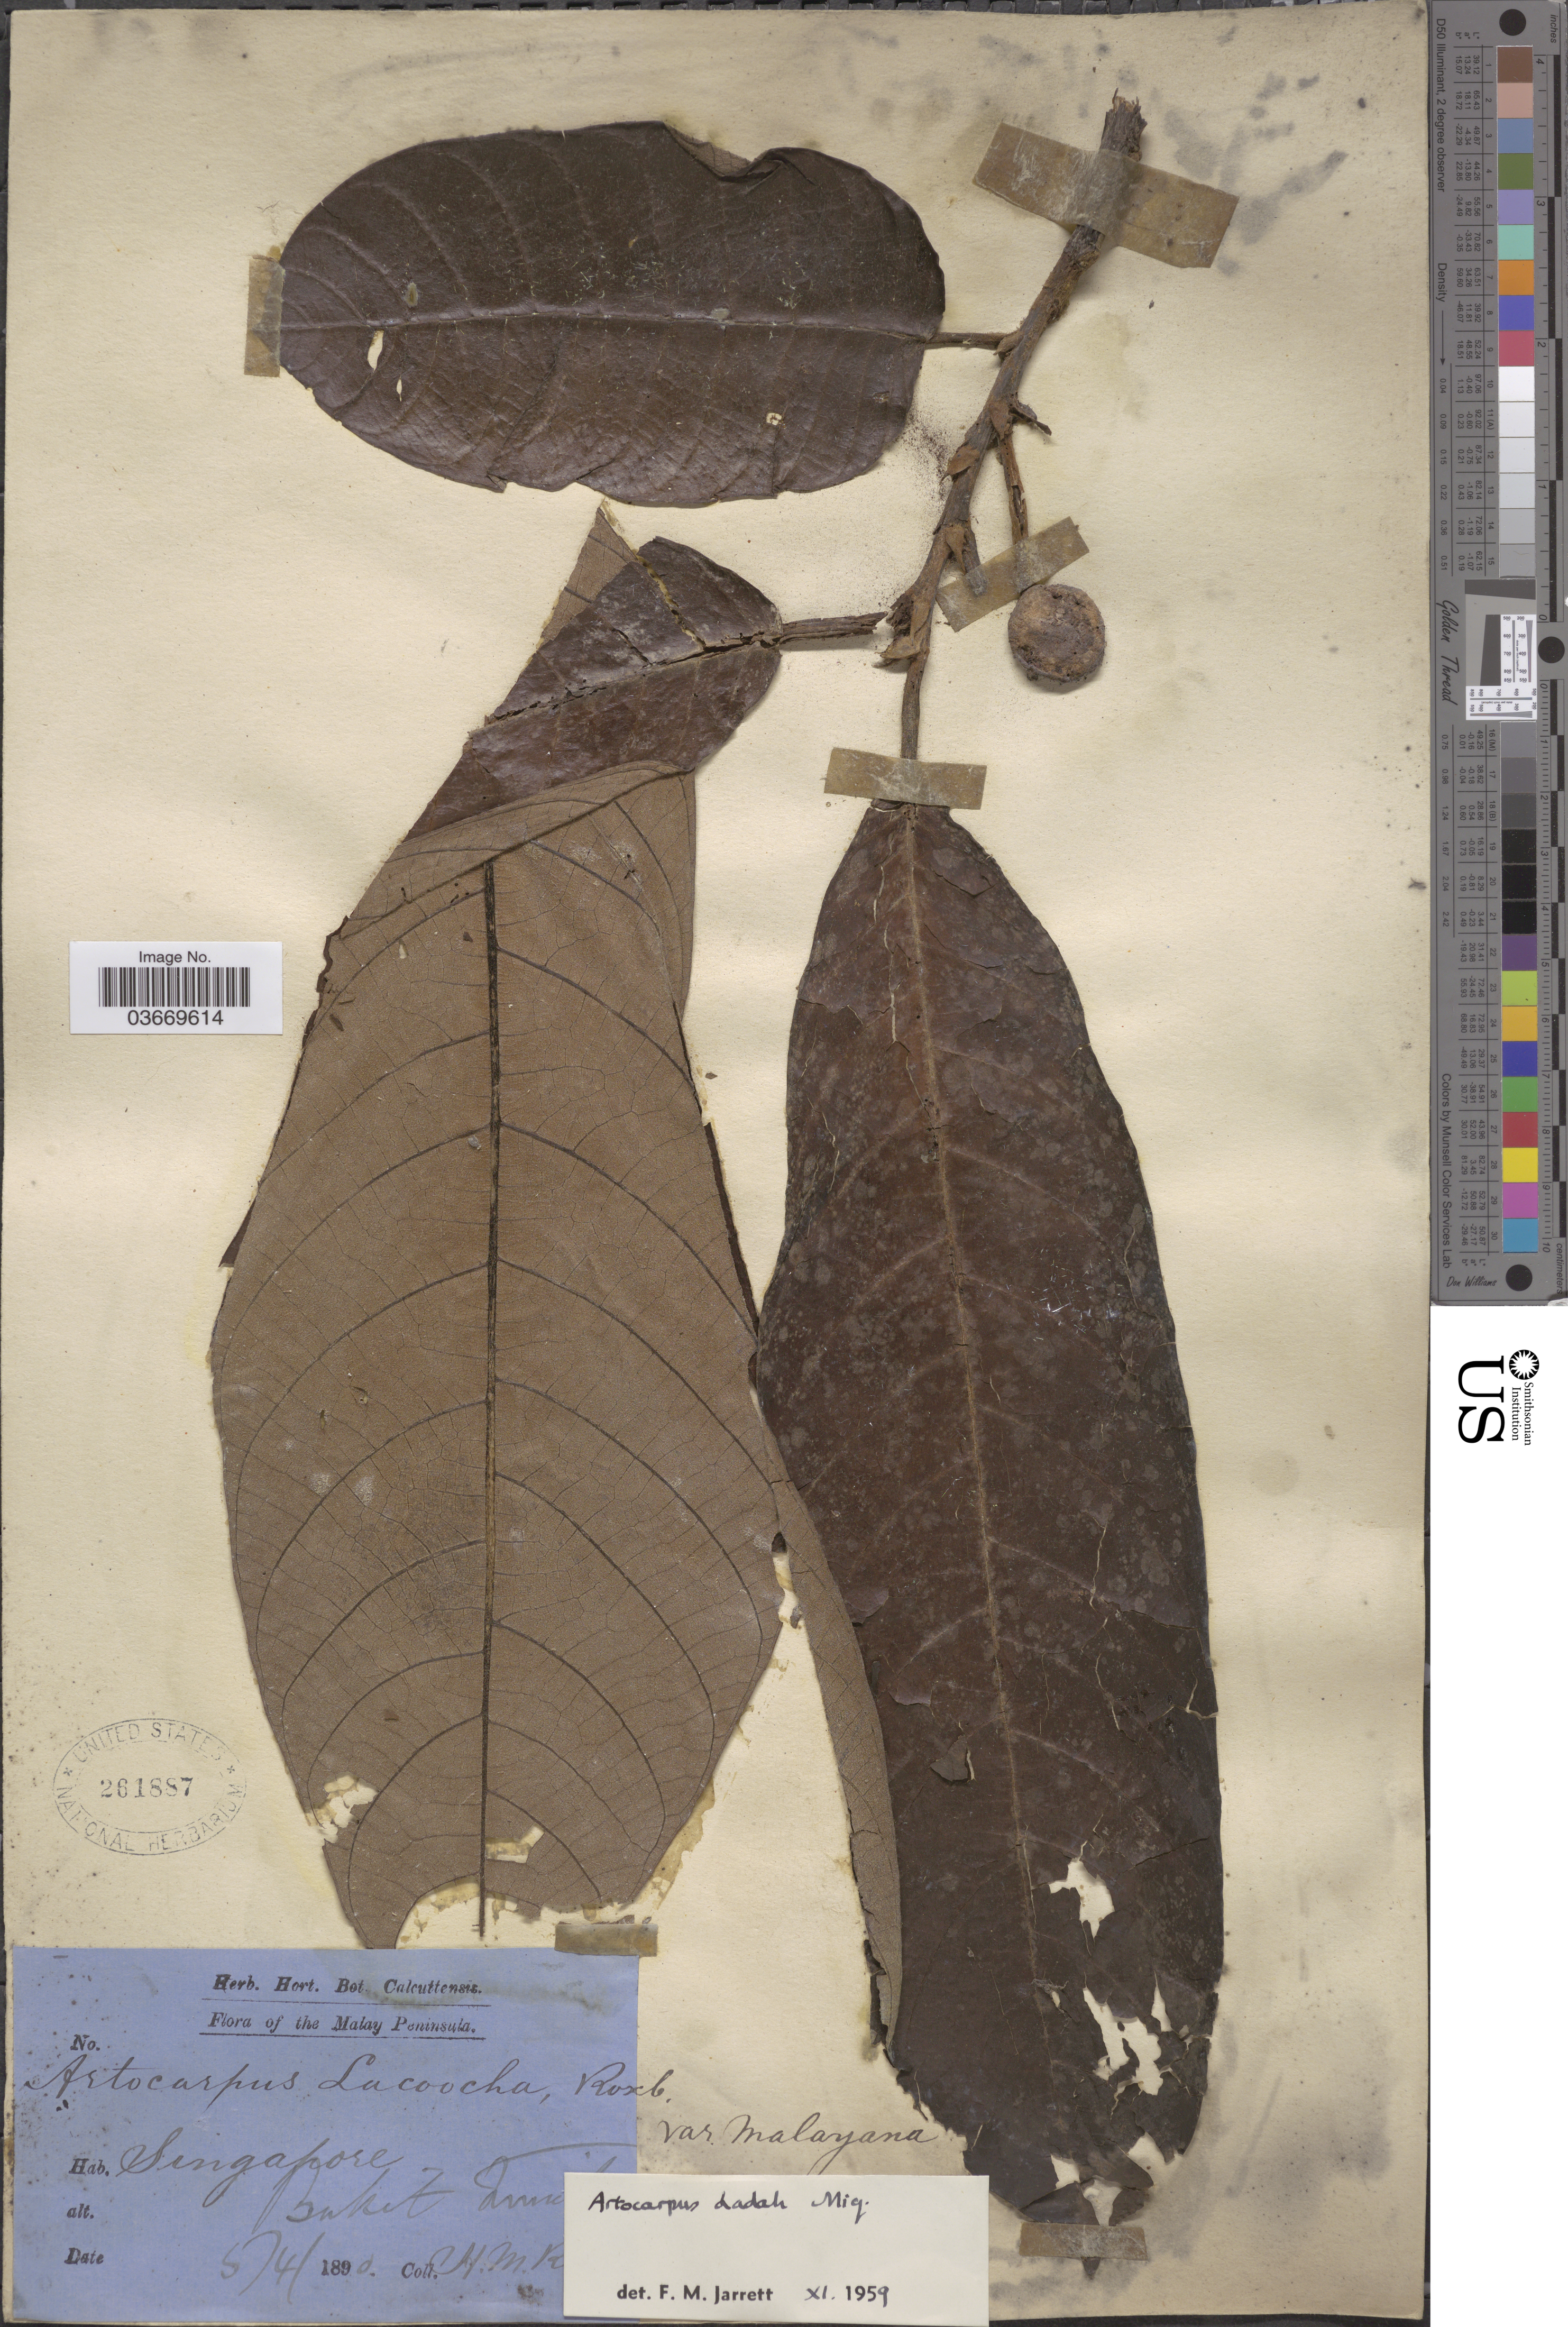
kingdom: Plantae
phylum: Tracheophyta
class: Magnoliopsida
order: Rosales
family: Moraceae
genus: Artocarpus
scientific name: Artocarpus dadah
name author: Miq.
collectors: H. Ridley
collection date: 1890-04-05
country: Malaysia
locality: Malay Peninsula. Singapore Bukit !.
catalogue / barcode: US 261887